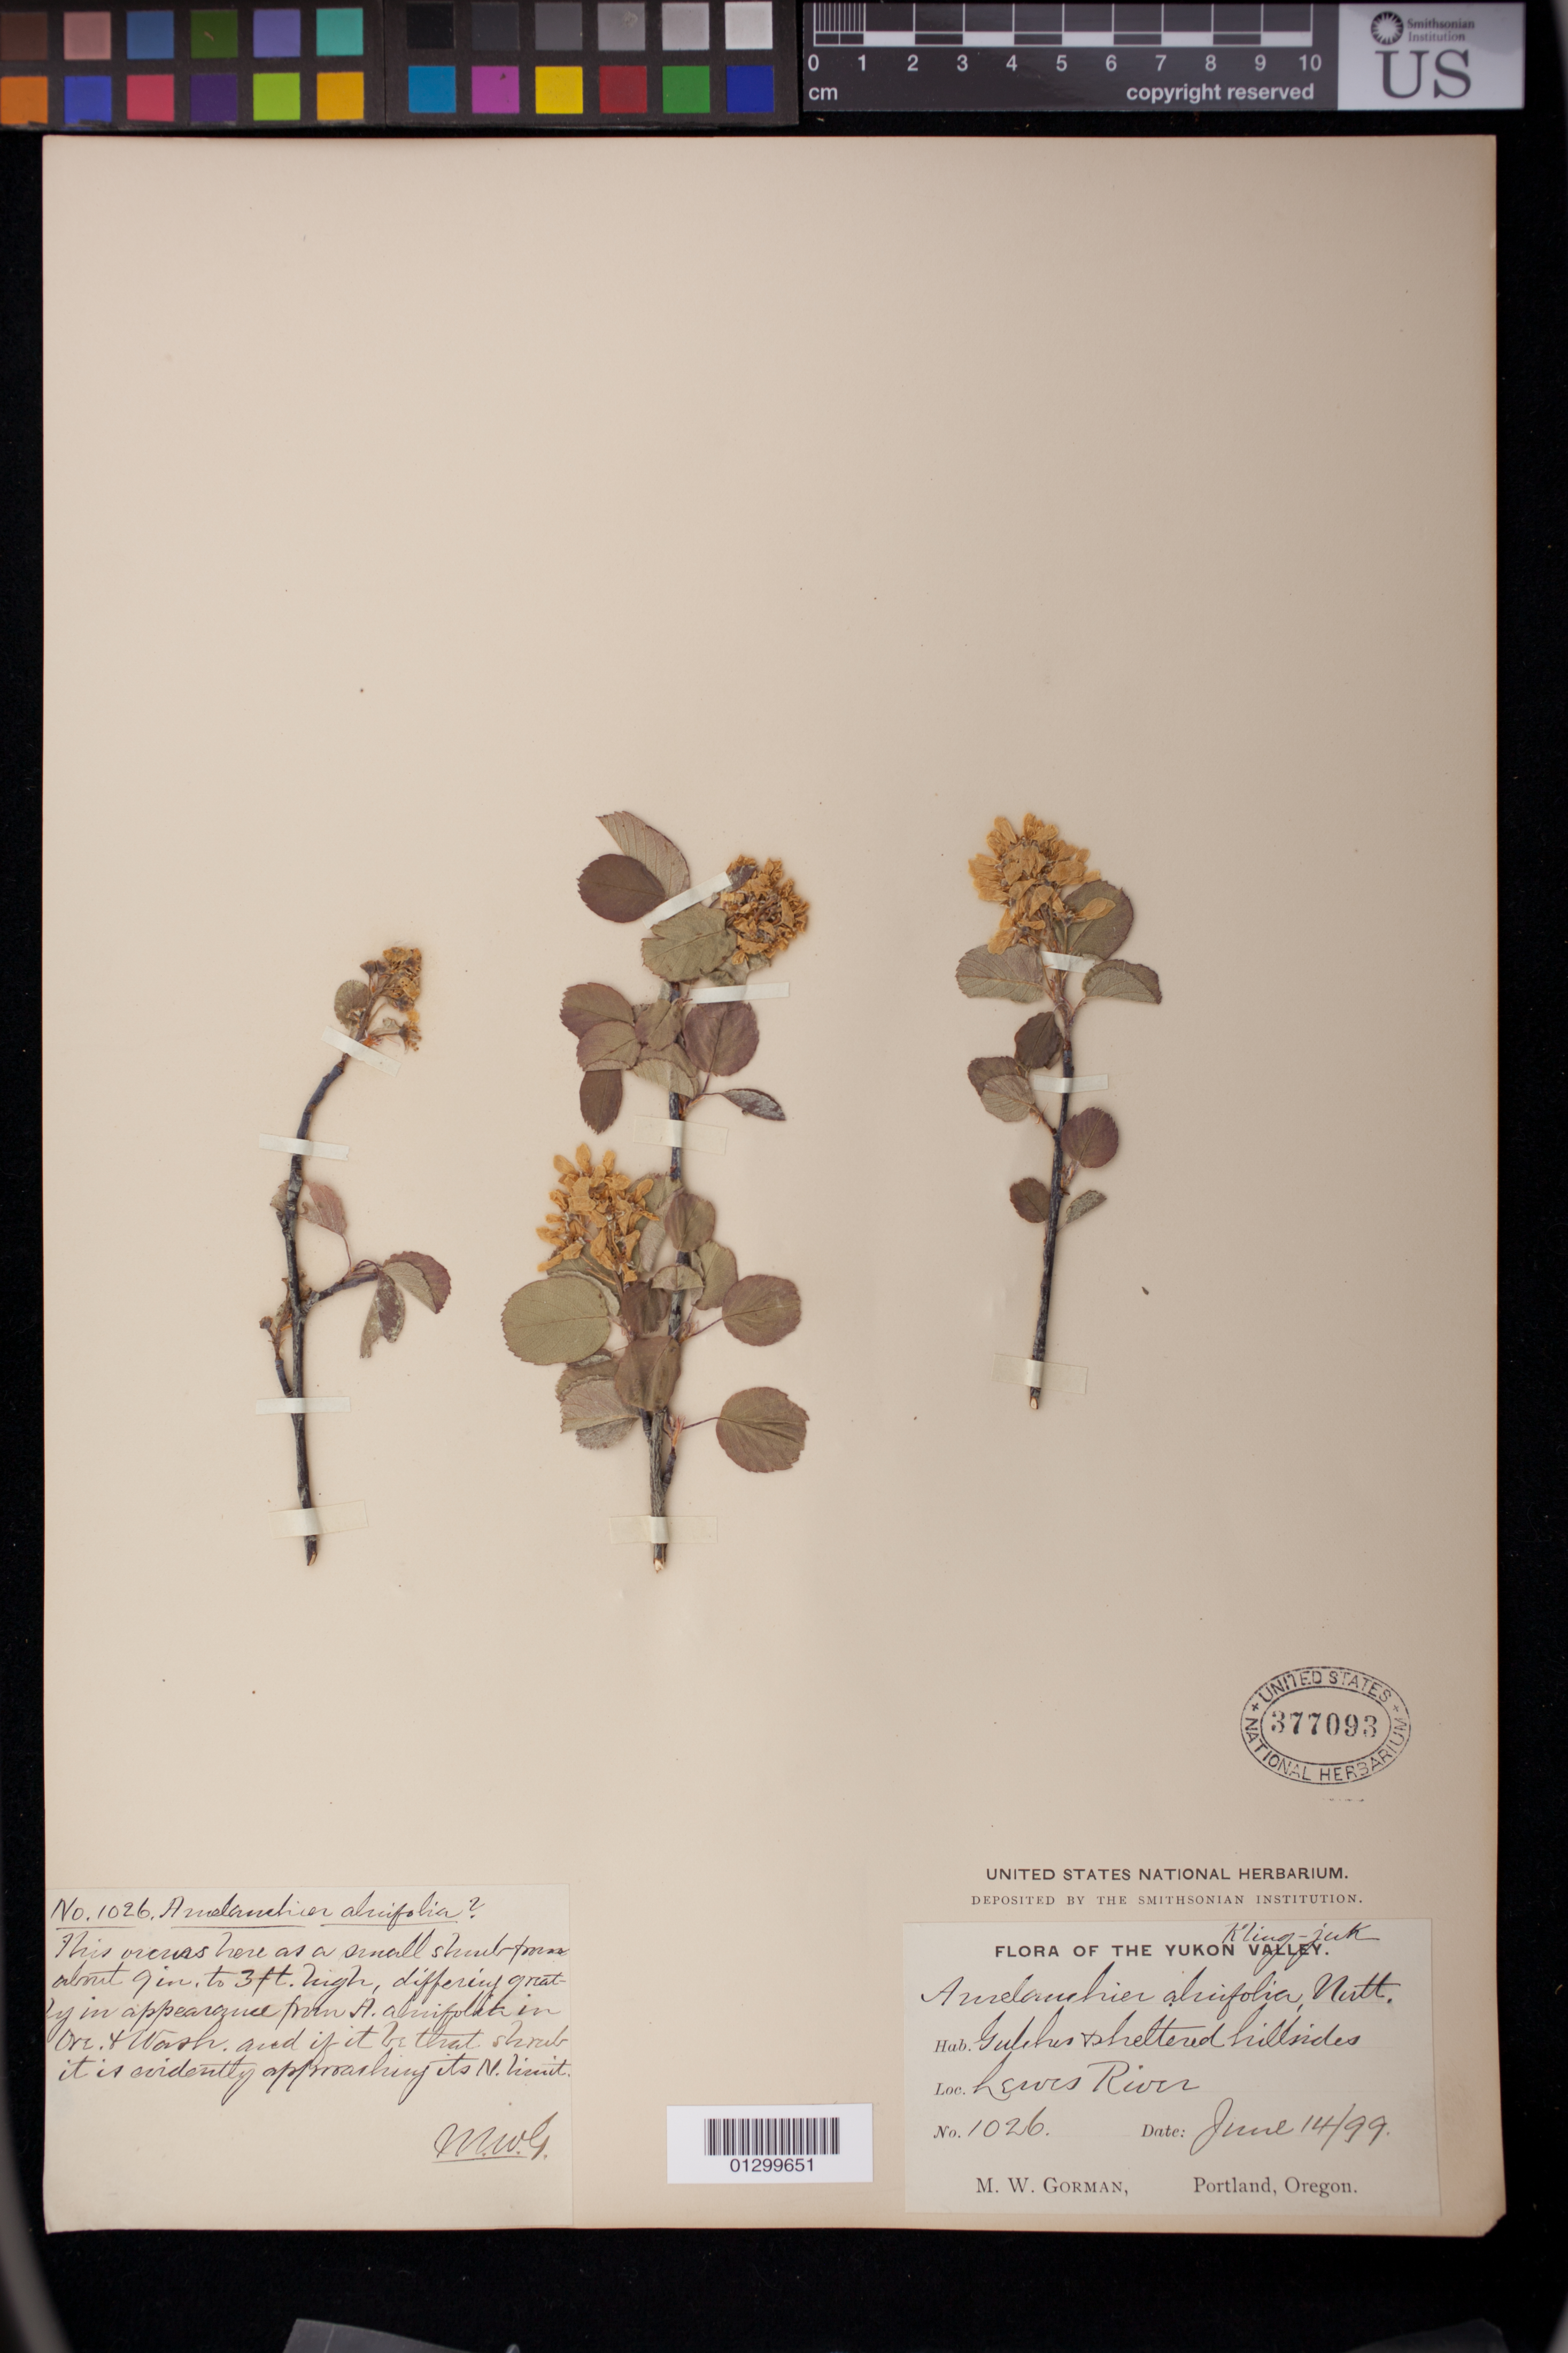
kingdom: Plantae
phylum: Tracheophyta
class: Magnoliopsida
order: Rosales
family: Rosaceae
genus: Amelanchier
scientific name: Amelanchier alnifolia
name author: (Nutt.) Nutt. ex M. Roem.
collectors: M. W. Gorman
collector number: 1026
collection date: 1899-06-14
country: Canada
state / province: Yukon Territory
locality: Lewis River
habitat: Gulches and sheltered hillsides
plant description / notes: This occurs here as a small shrub from about 9 in to 3 ft high, differing greatly in appearance from A. alnifolia in Oregon and Washington and if it is that shrub it is evidently approaching its northern limit.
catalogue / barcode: US 377093